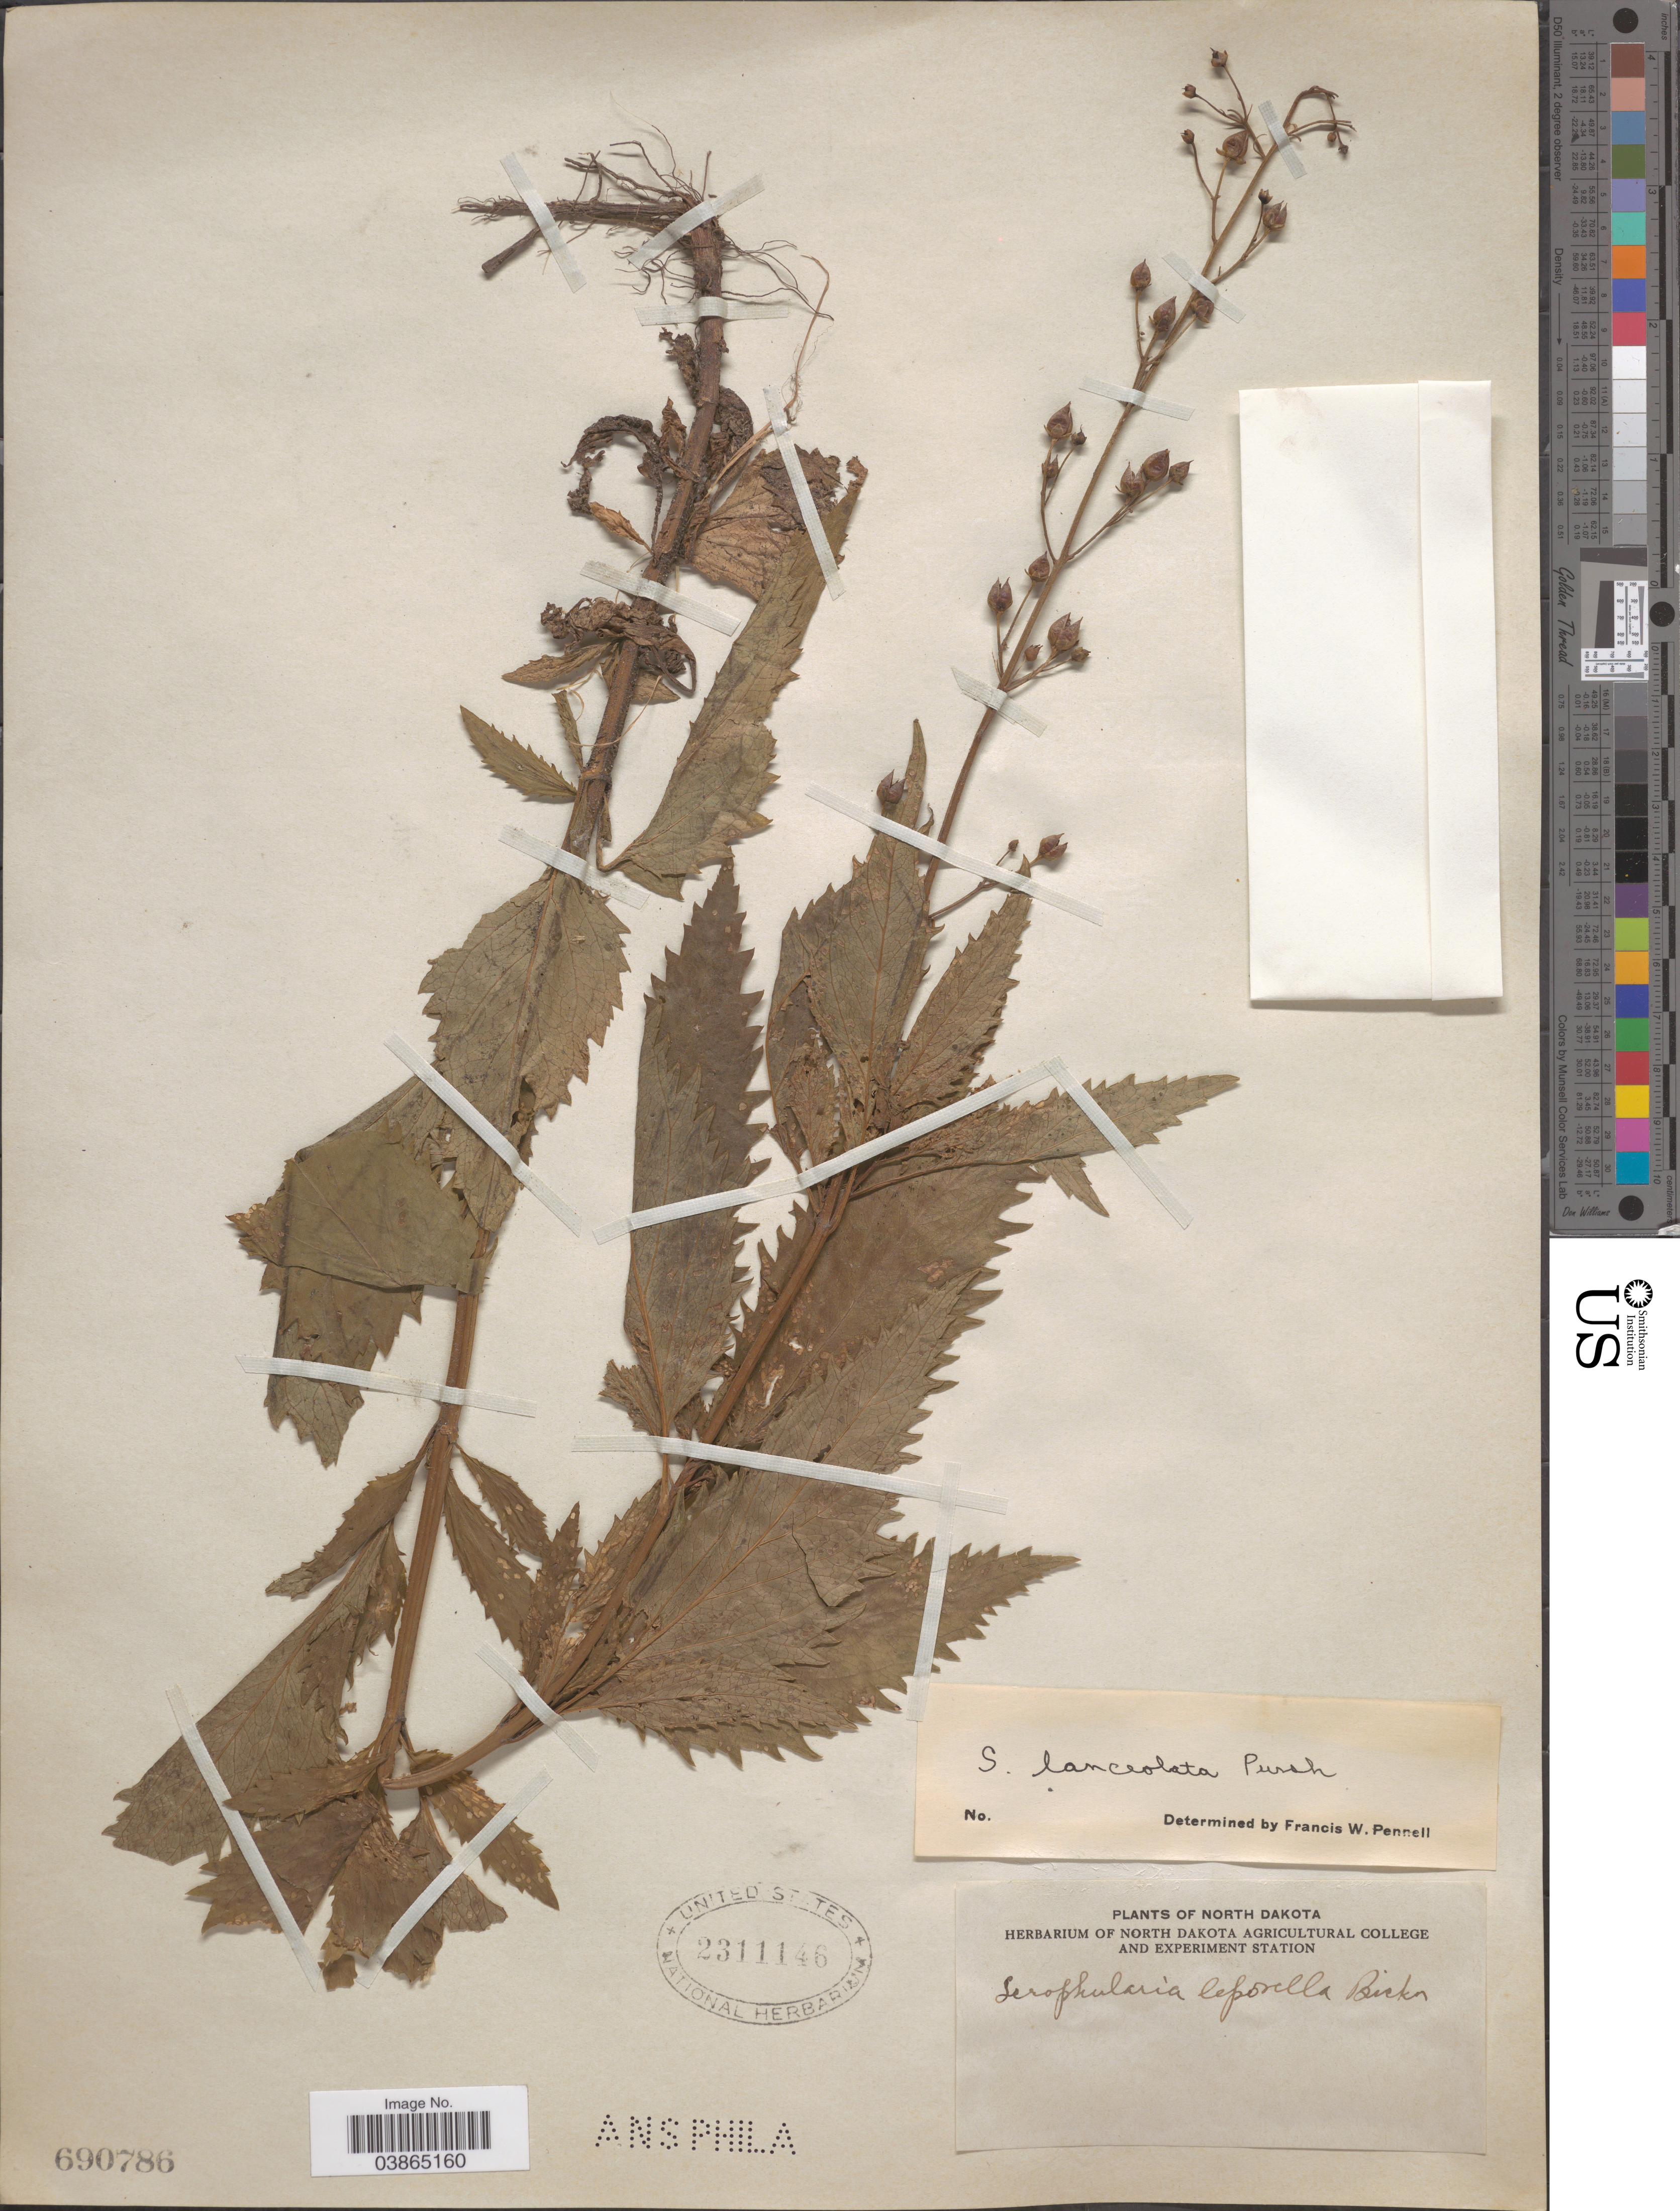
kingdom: Plantae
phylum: Tracheophyta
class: Magnoliopsida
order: Lamiales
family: Scrophulariaceae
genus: Scrophularia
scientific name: Scrophularia lanceolata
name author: Pursh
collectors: ex herb. North Dakota Agricultural College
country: United States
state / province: North Dakota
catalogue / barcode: US 2311146